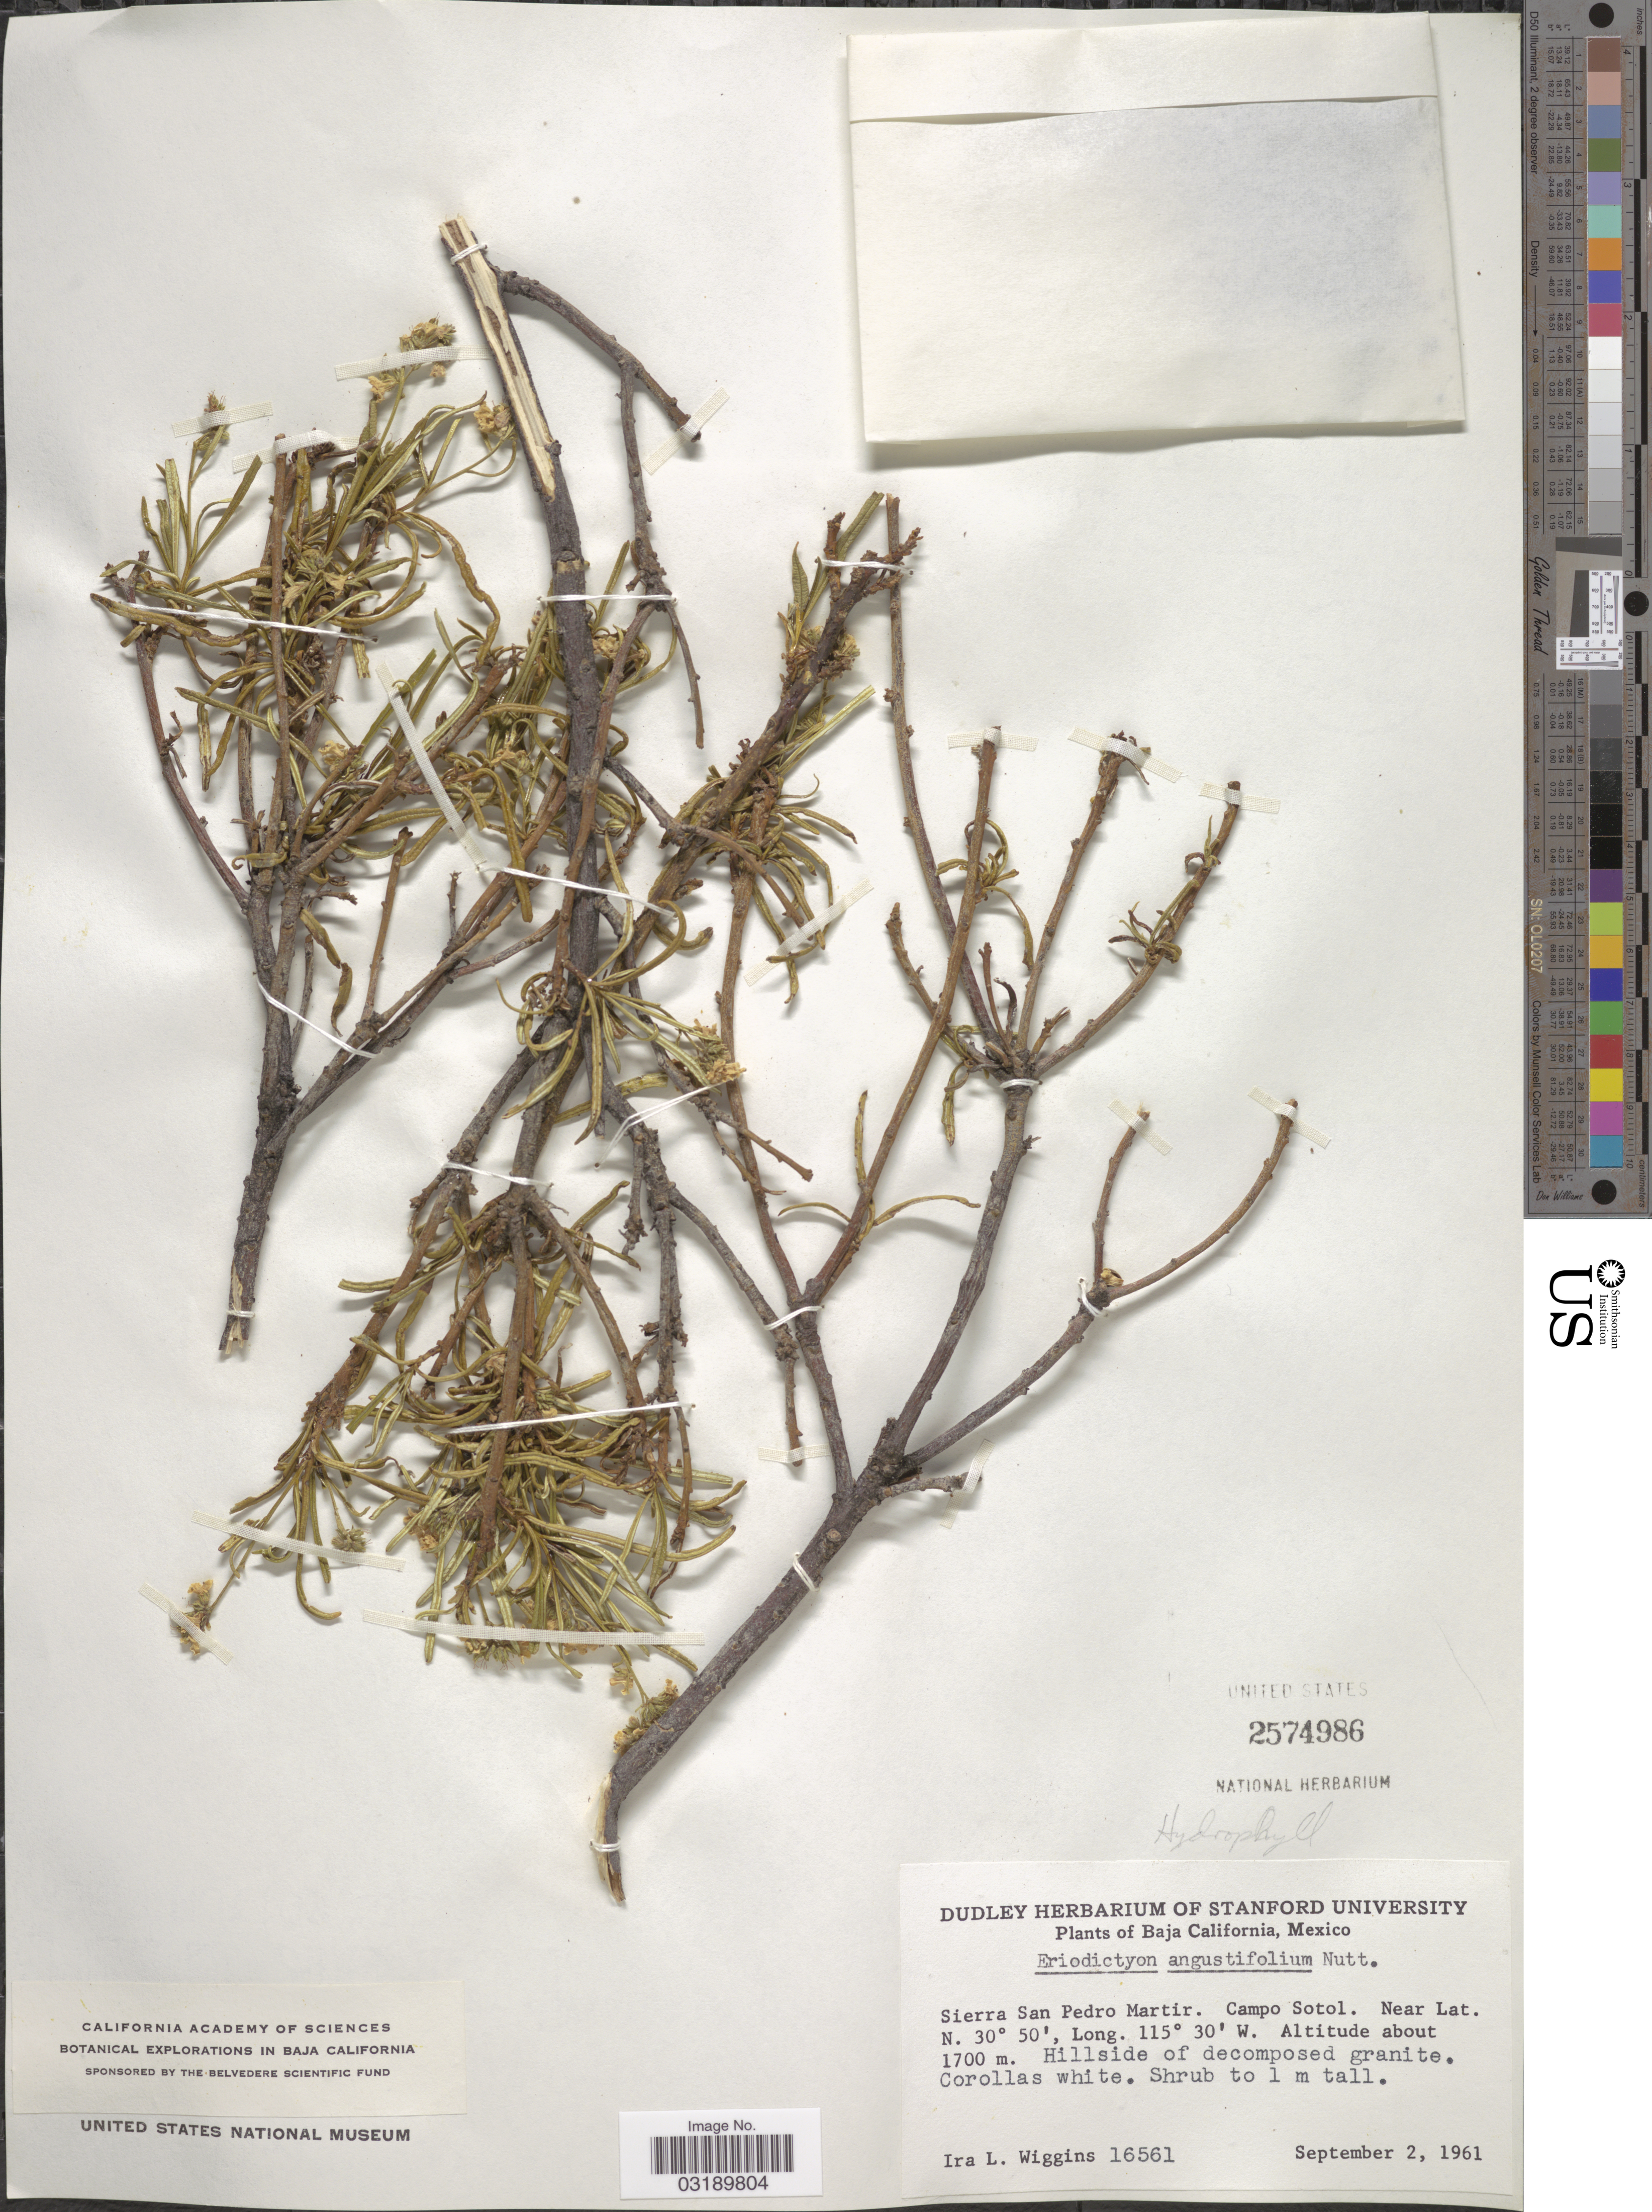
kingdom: Plantae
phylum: Tracheophyta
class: Magnoliopsida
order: Boraginales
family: Namaceae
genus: Eriodictyon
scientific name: Eriodictyon angustifolium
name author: Nutt.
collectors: I. L. Wiggins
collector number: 16561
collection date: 1961-09-02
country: Mexico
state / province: Baja California Norte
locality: Sierra San Pedro Martir. Campo Sotol.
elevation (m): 1700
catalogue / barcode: US 2574986